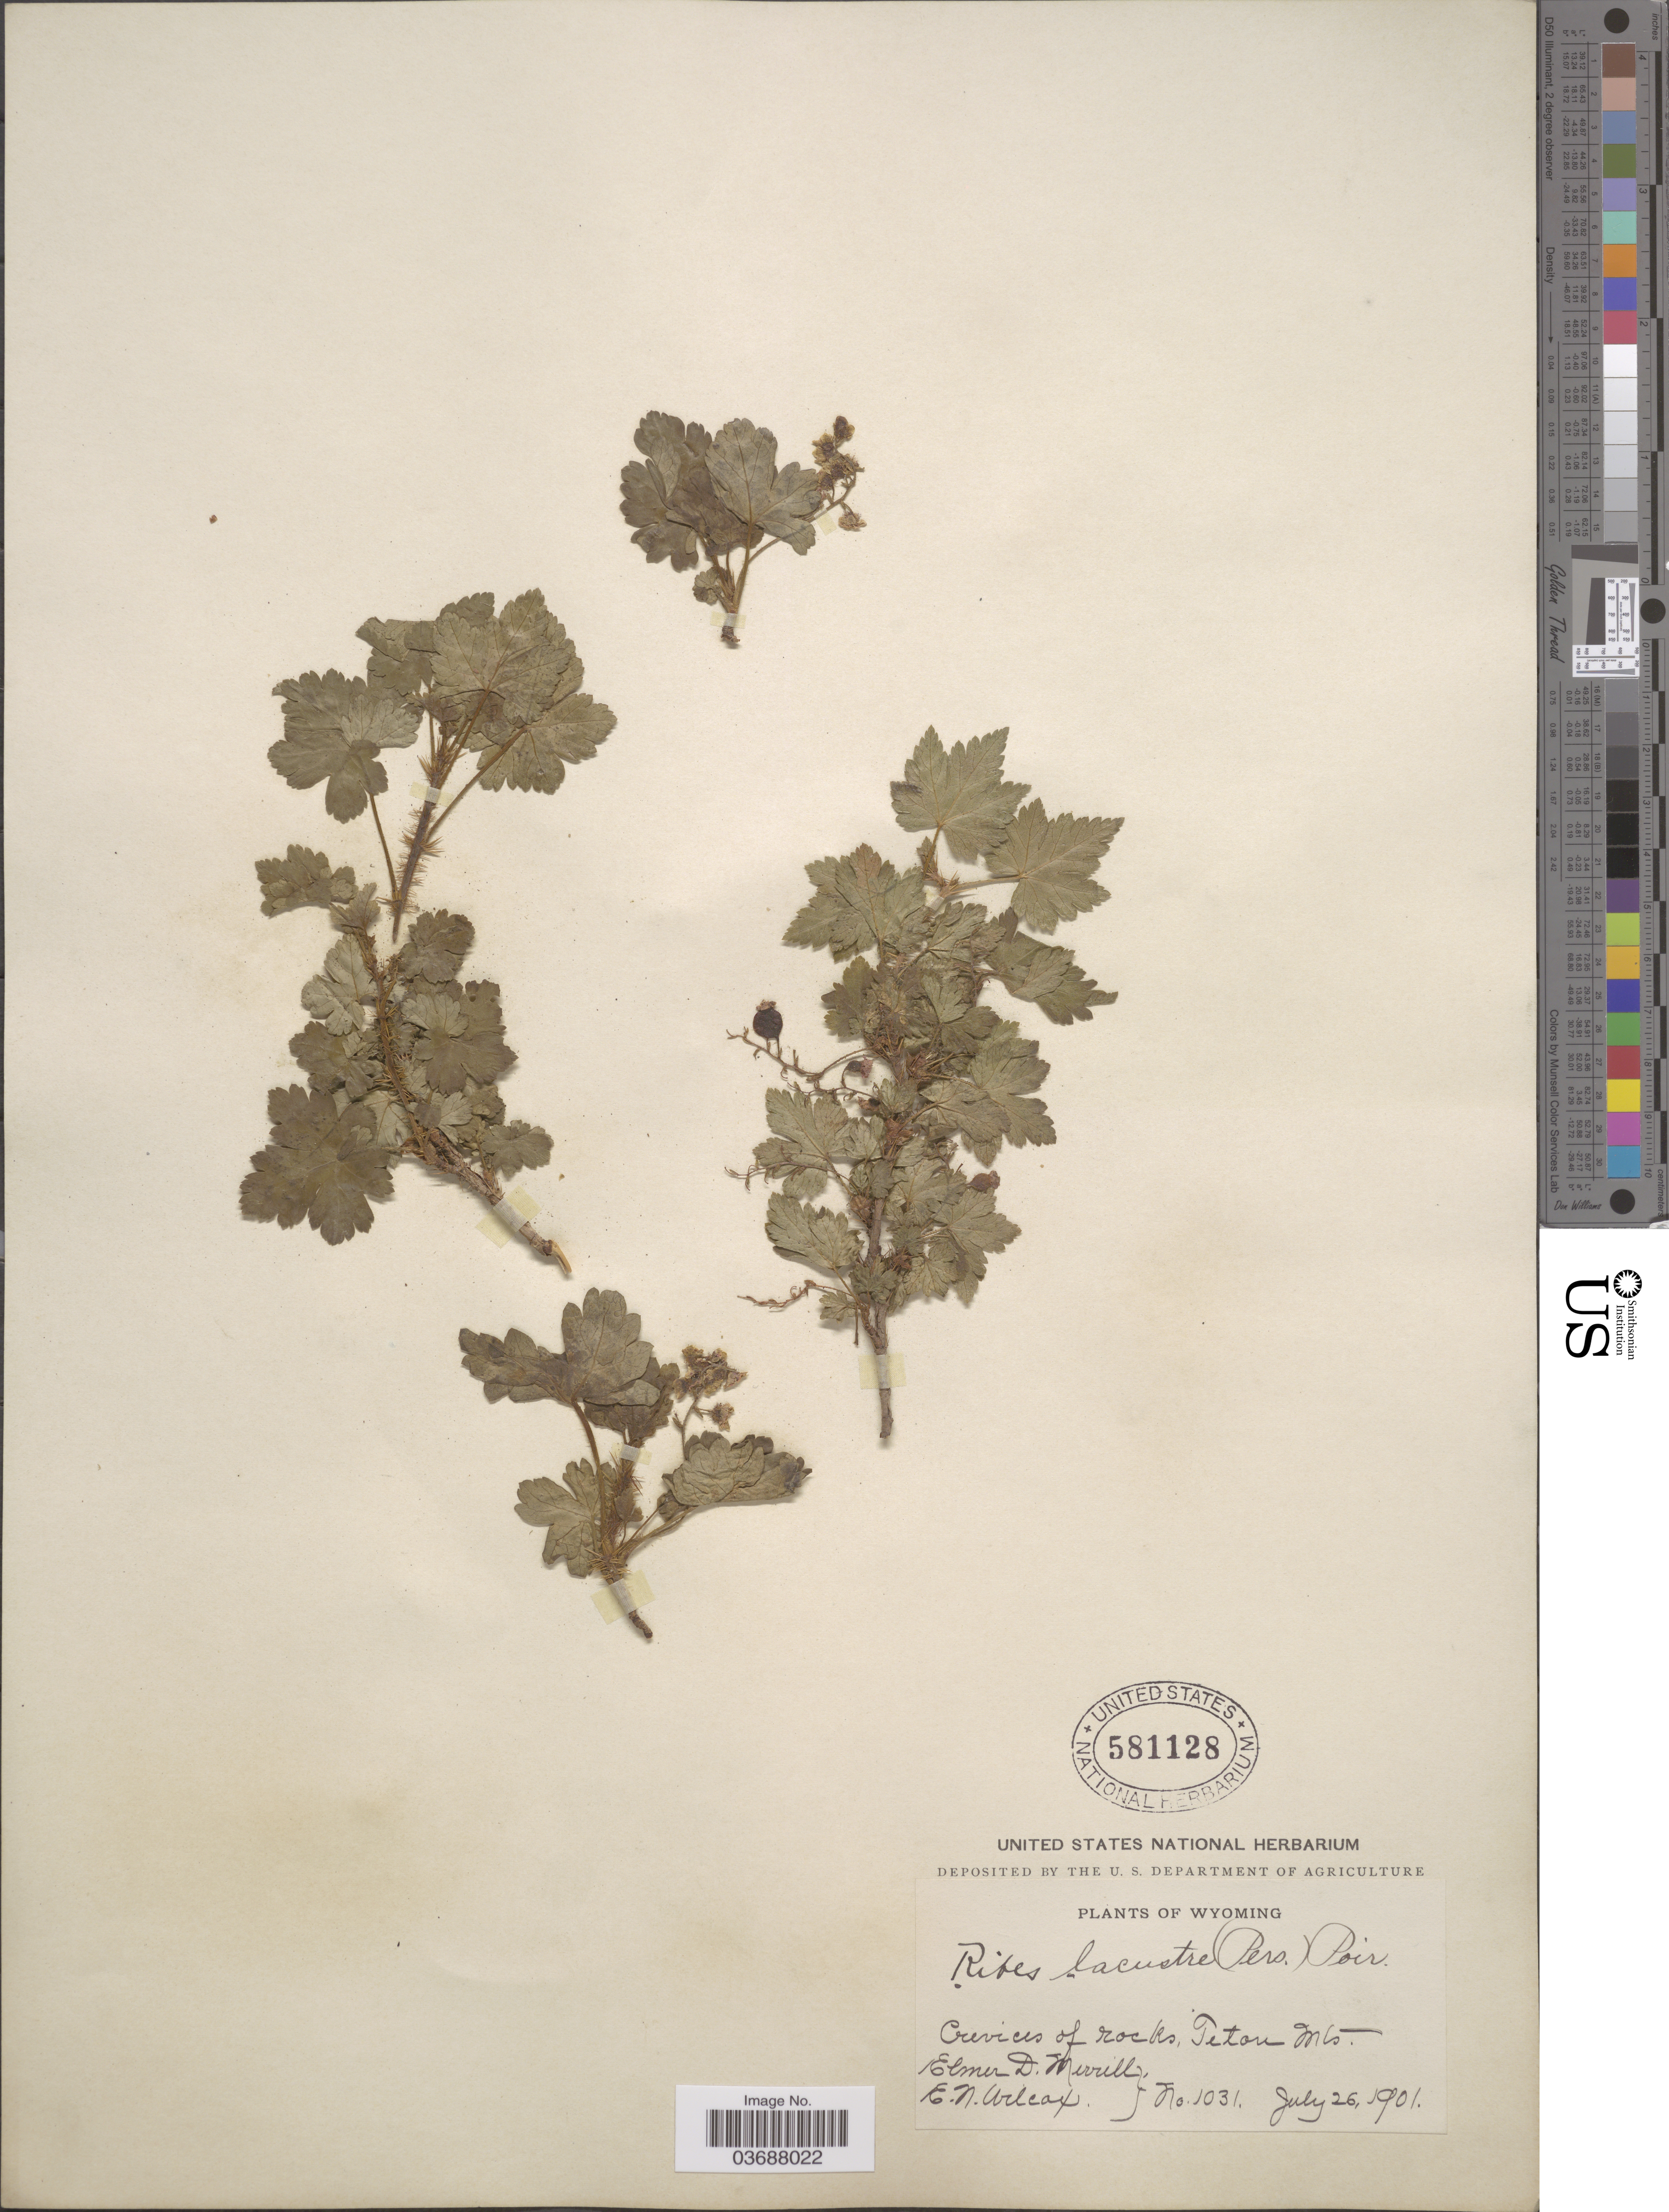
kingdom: Plantae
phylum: Tracheophyta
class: Magnoliopsida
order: Saxifragales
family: Grossulariaceae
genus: Ribes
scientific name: Ribes lacustre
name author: (Pers.) Poir.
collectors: E. D. Merrill & E. Wilcox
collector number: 1031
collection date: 1901-07-26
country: United States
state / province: Wyoming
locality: Teton Mts.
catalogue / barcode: US 581128